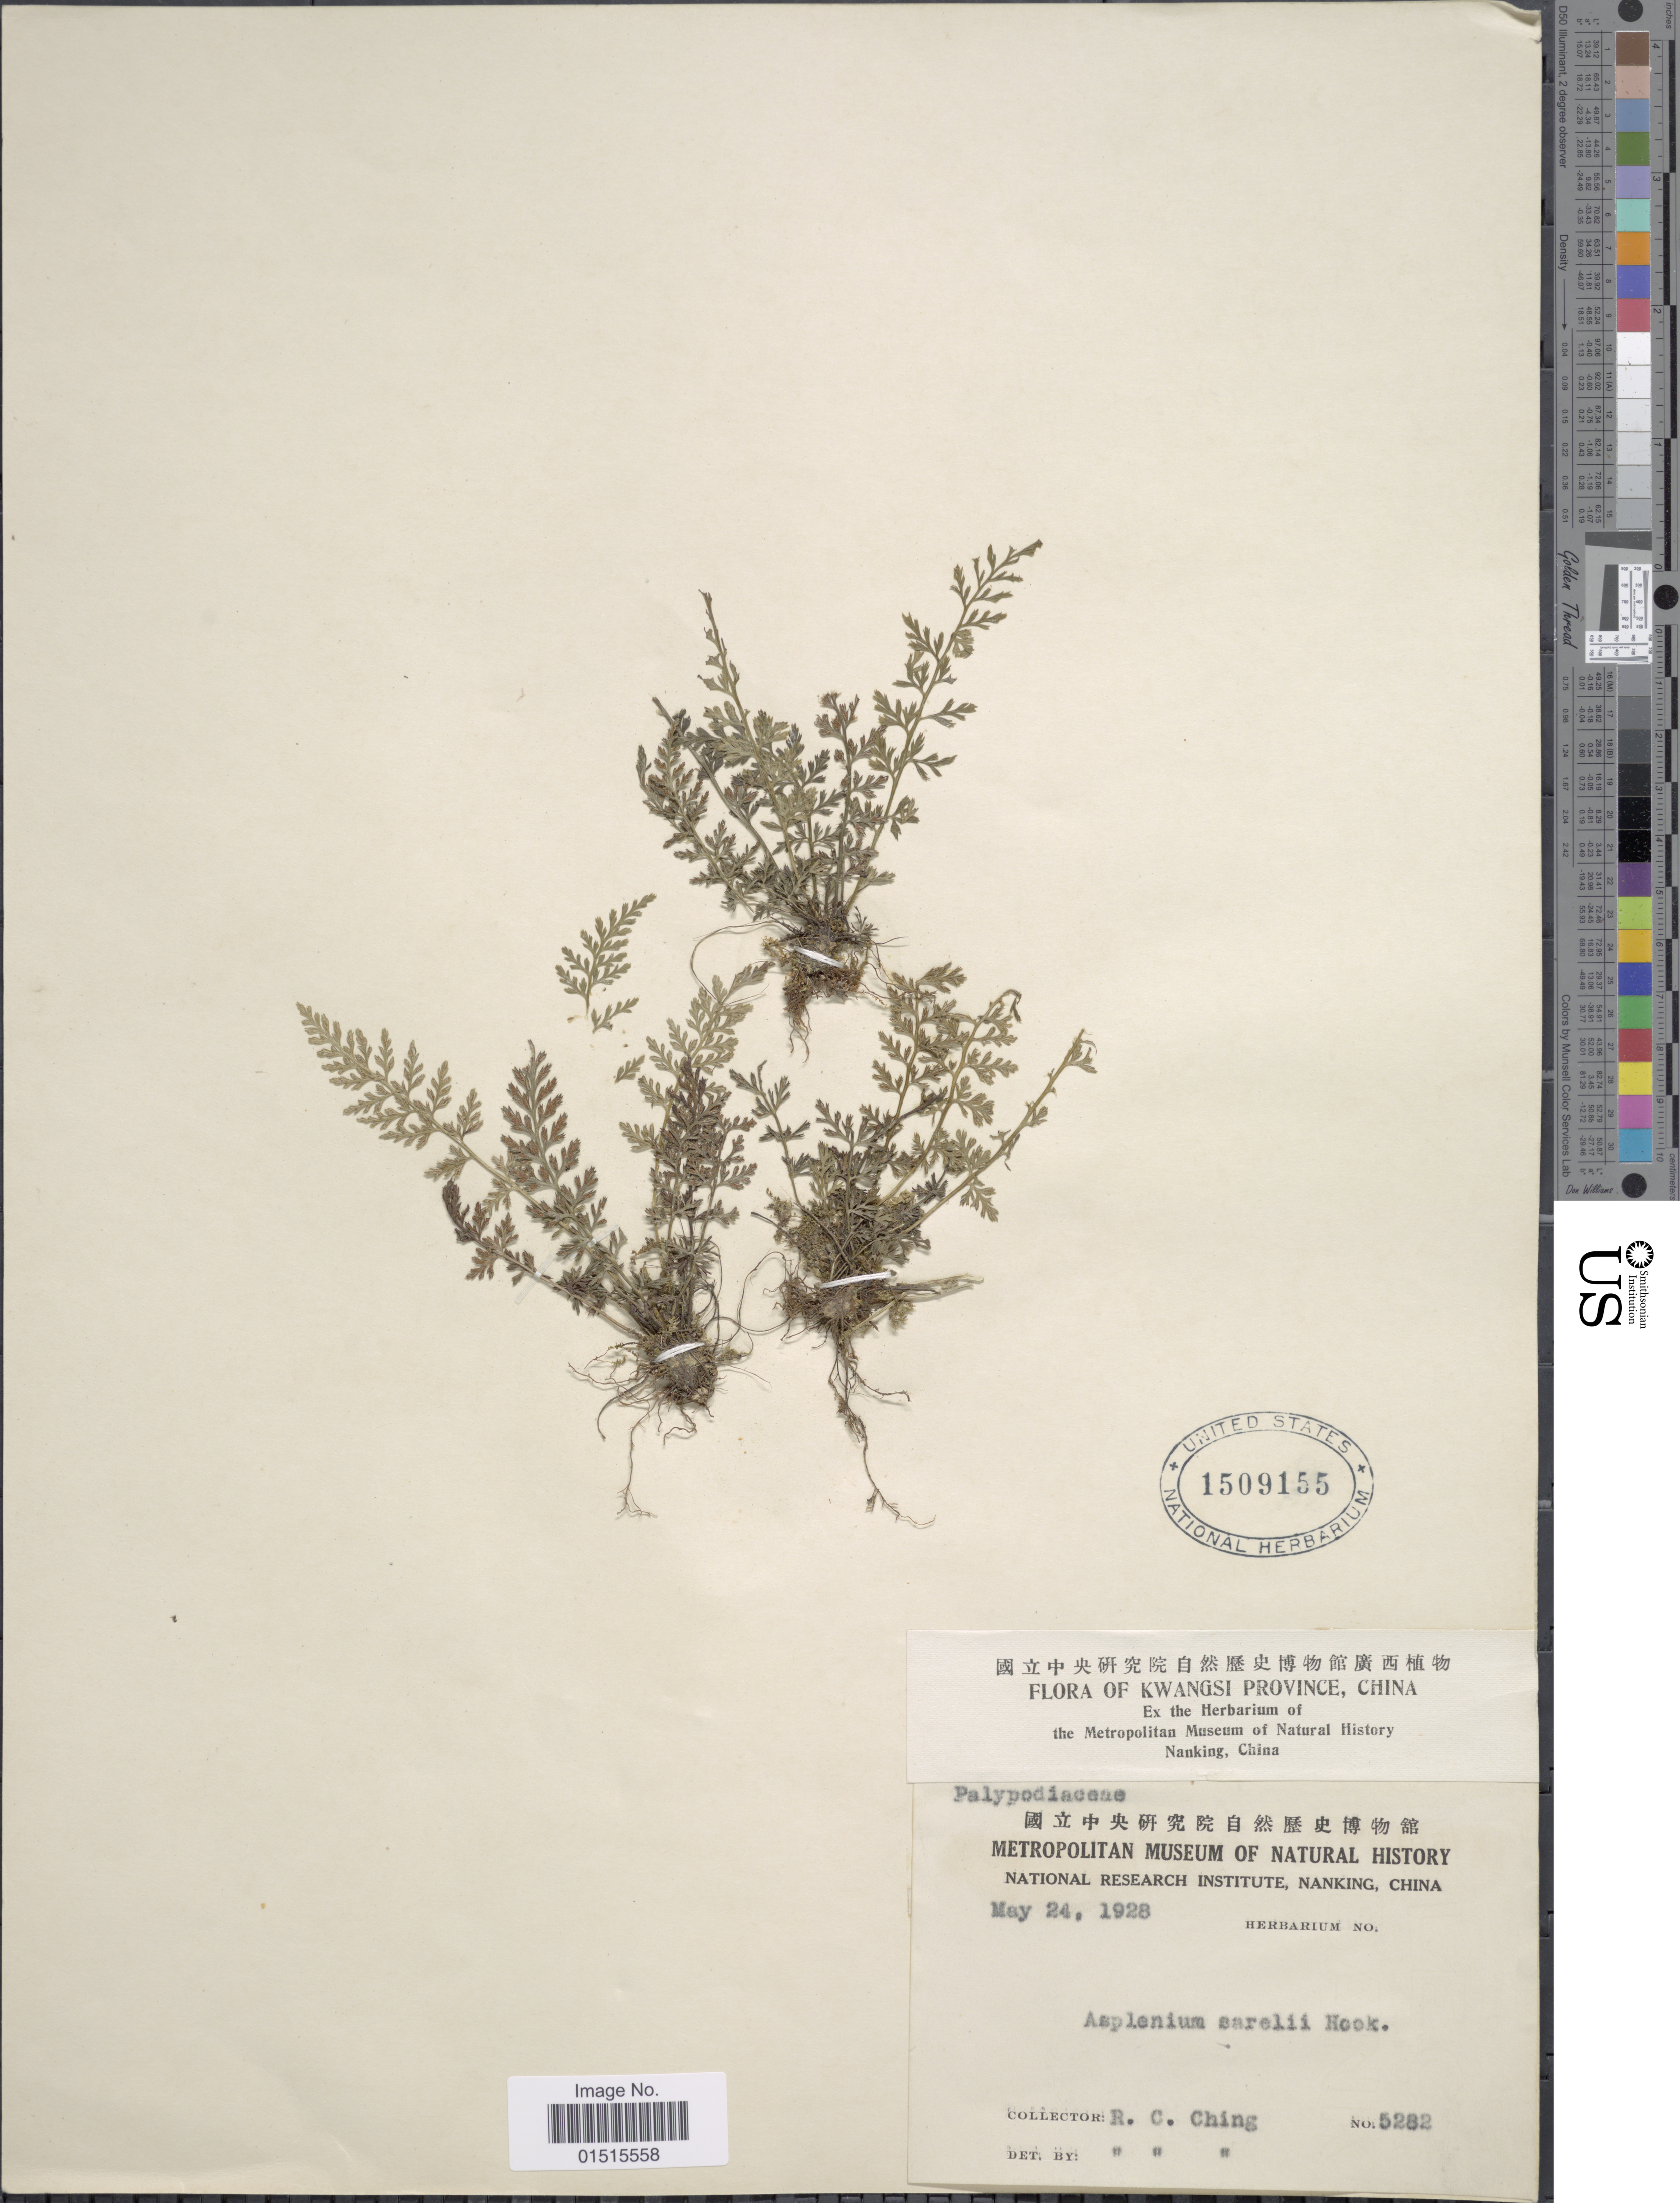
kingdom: Plantae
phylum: Tracheophyta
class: Polypodiopsida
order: Polypodiales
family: Aspleniaceae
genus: Asplenium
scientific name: Asplenium sarelii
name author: Hook.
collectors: R. C. Ching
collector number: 5282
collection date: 1928-05-24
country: China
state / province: Guangxi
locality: Kwangsi Province, Nanking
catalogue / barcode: US 1509155